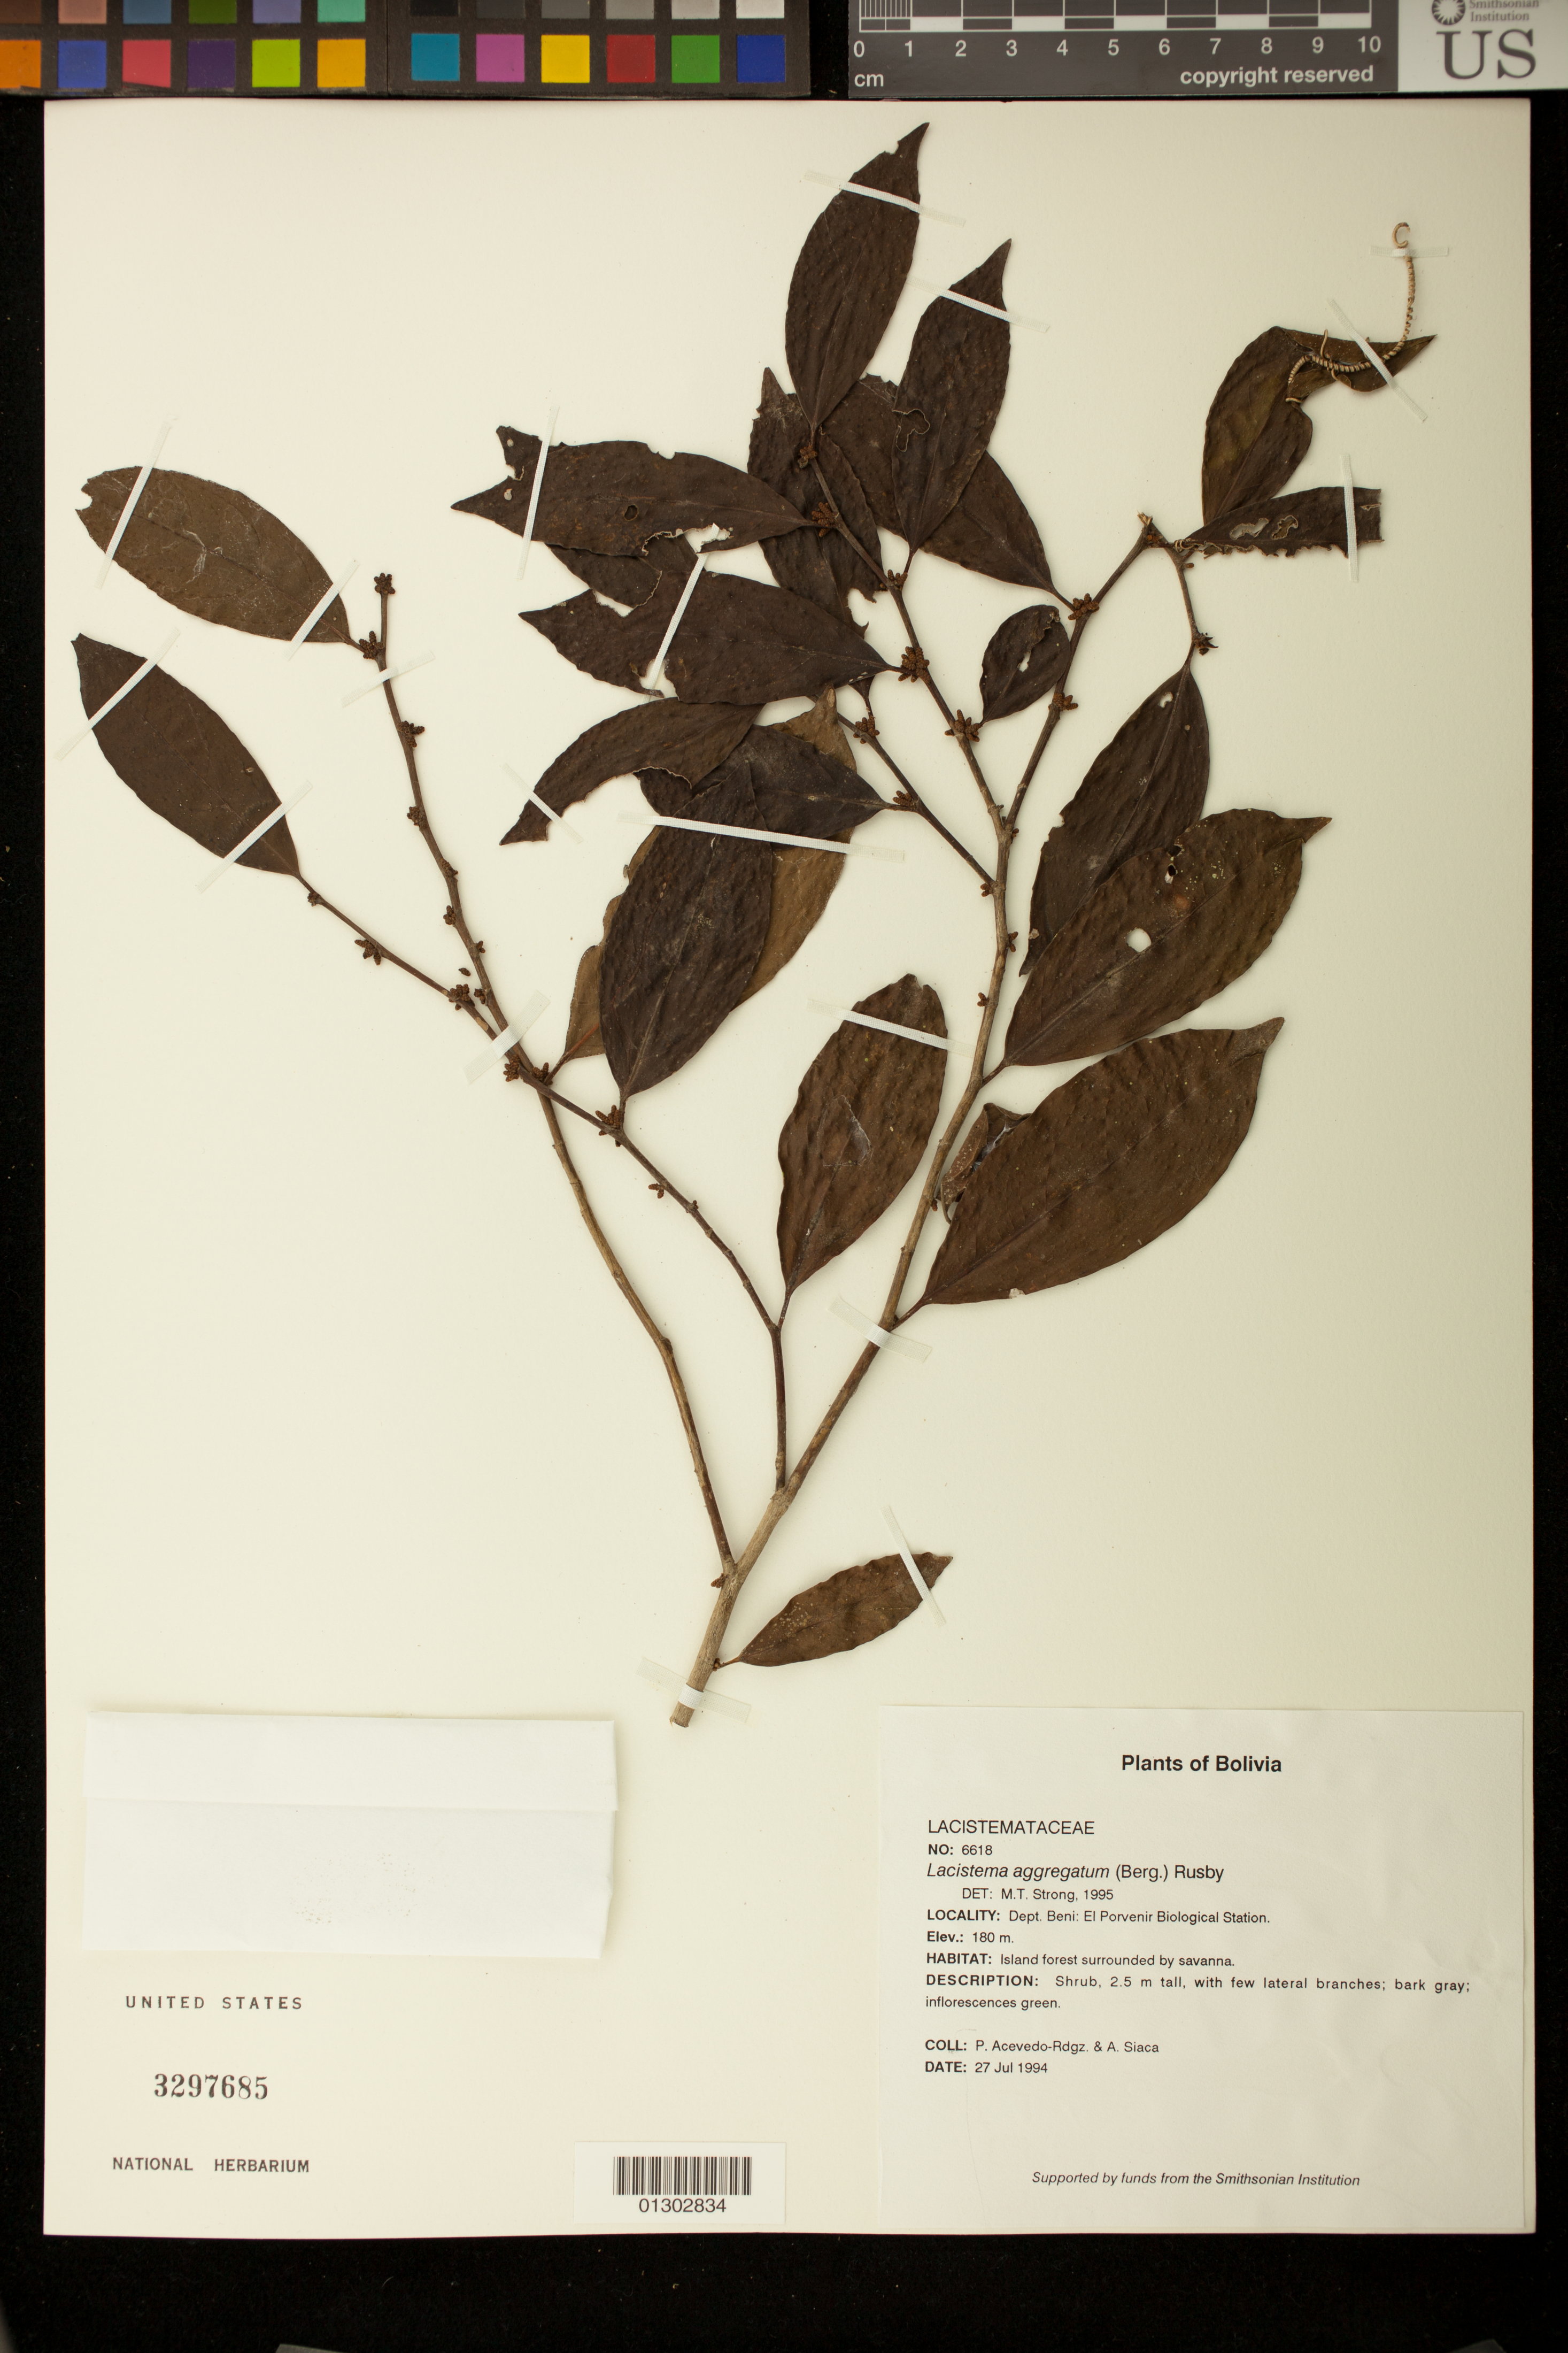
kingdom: Plantae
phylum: Tracheophyta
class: Magnoliopsida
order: Malpighiales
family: Lacistemataceae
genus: Lacistema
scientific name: Lacistema aggregatum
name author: (P.J. Bergius) Rusby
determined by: Strong, M. T., (US), Smithsonian Institution - National Museum of Natural History (UNITED STATES)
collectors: P. Acevedo-Rodr. & A. Siaca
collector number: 6618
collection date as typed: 27 Jul 1994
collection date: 1994-07-27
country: Bolivia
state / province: Beni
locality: Depart. Beni, El Porvenir Biological Station.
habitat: Island forest surrounded by savanna.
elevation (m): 180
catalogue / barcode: US 3297685